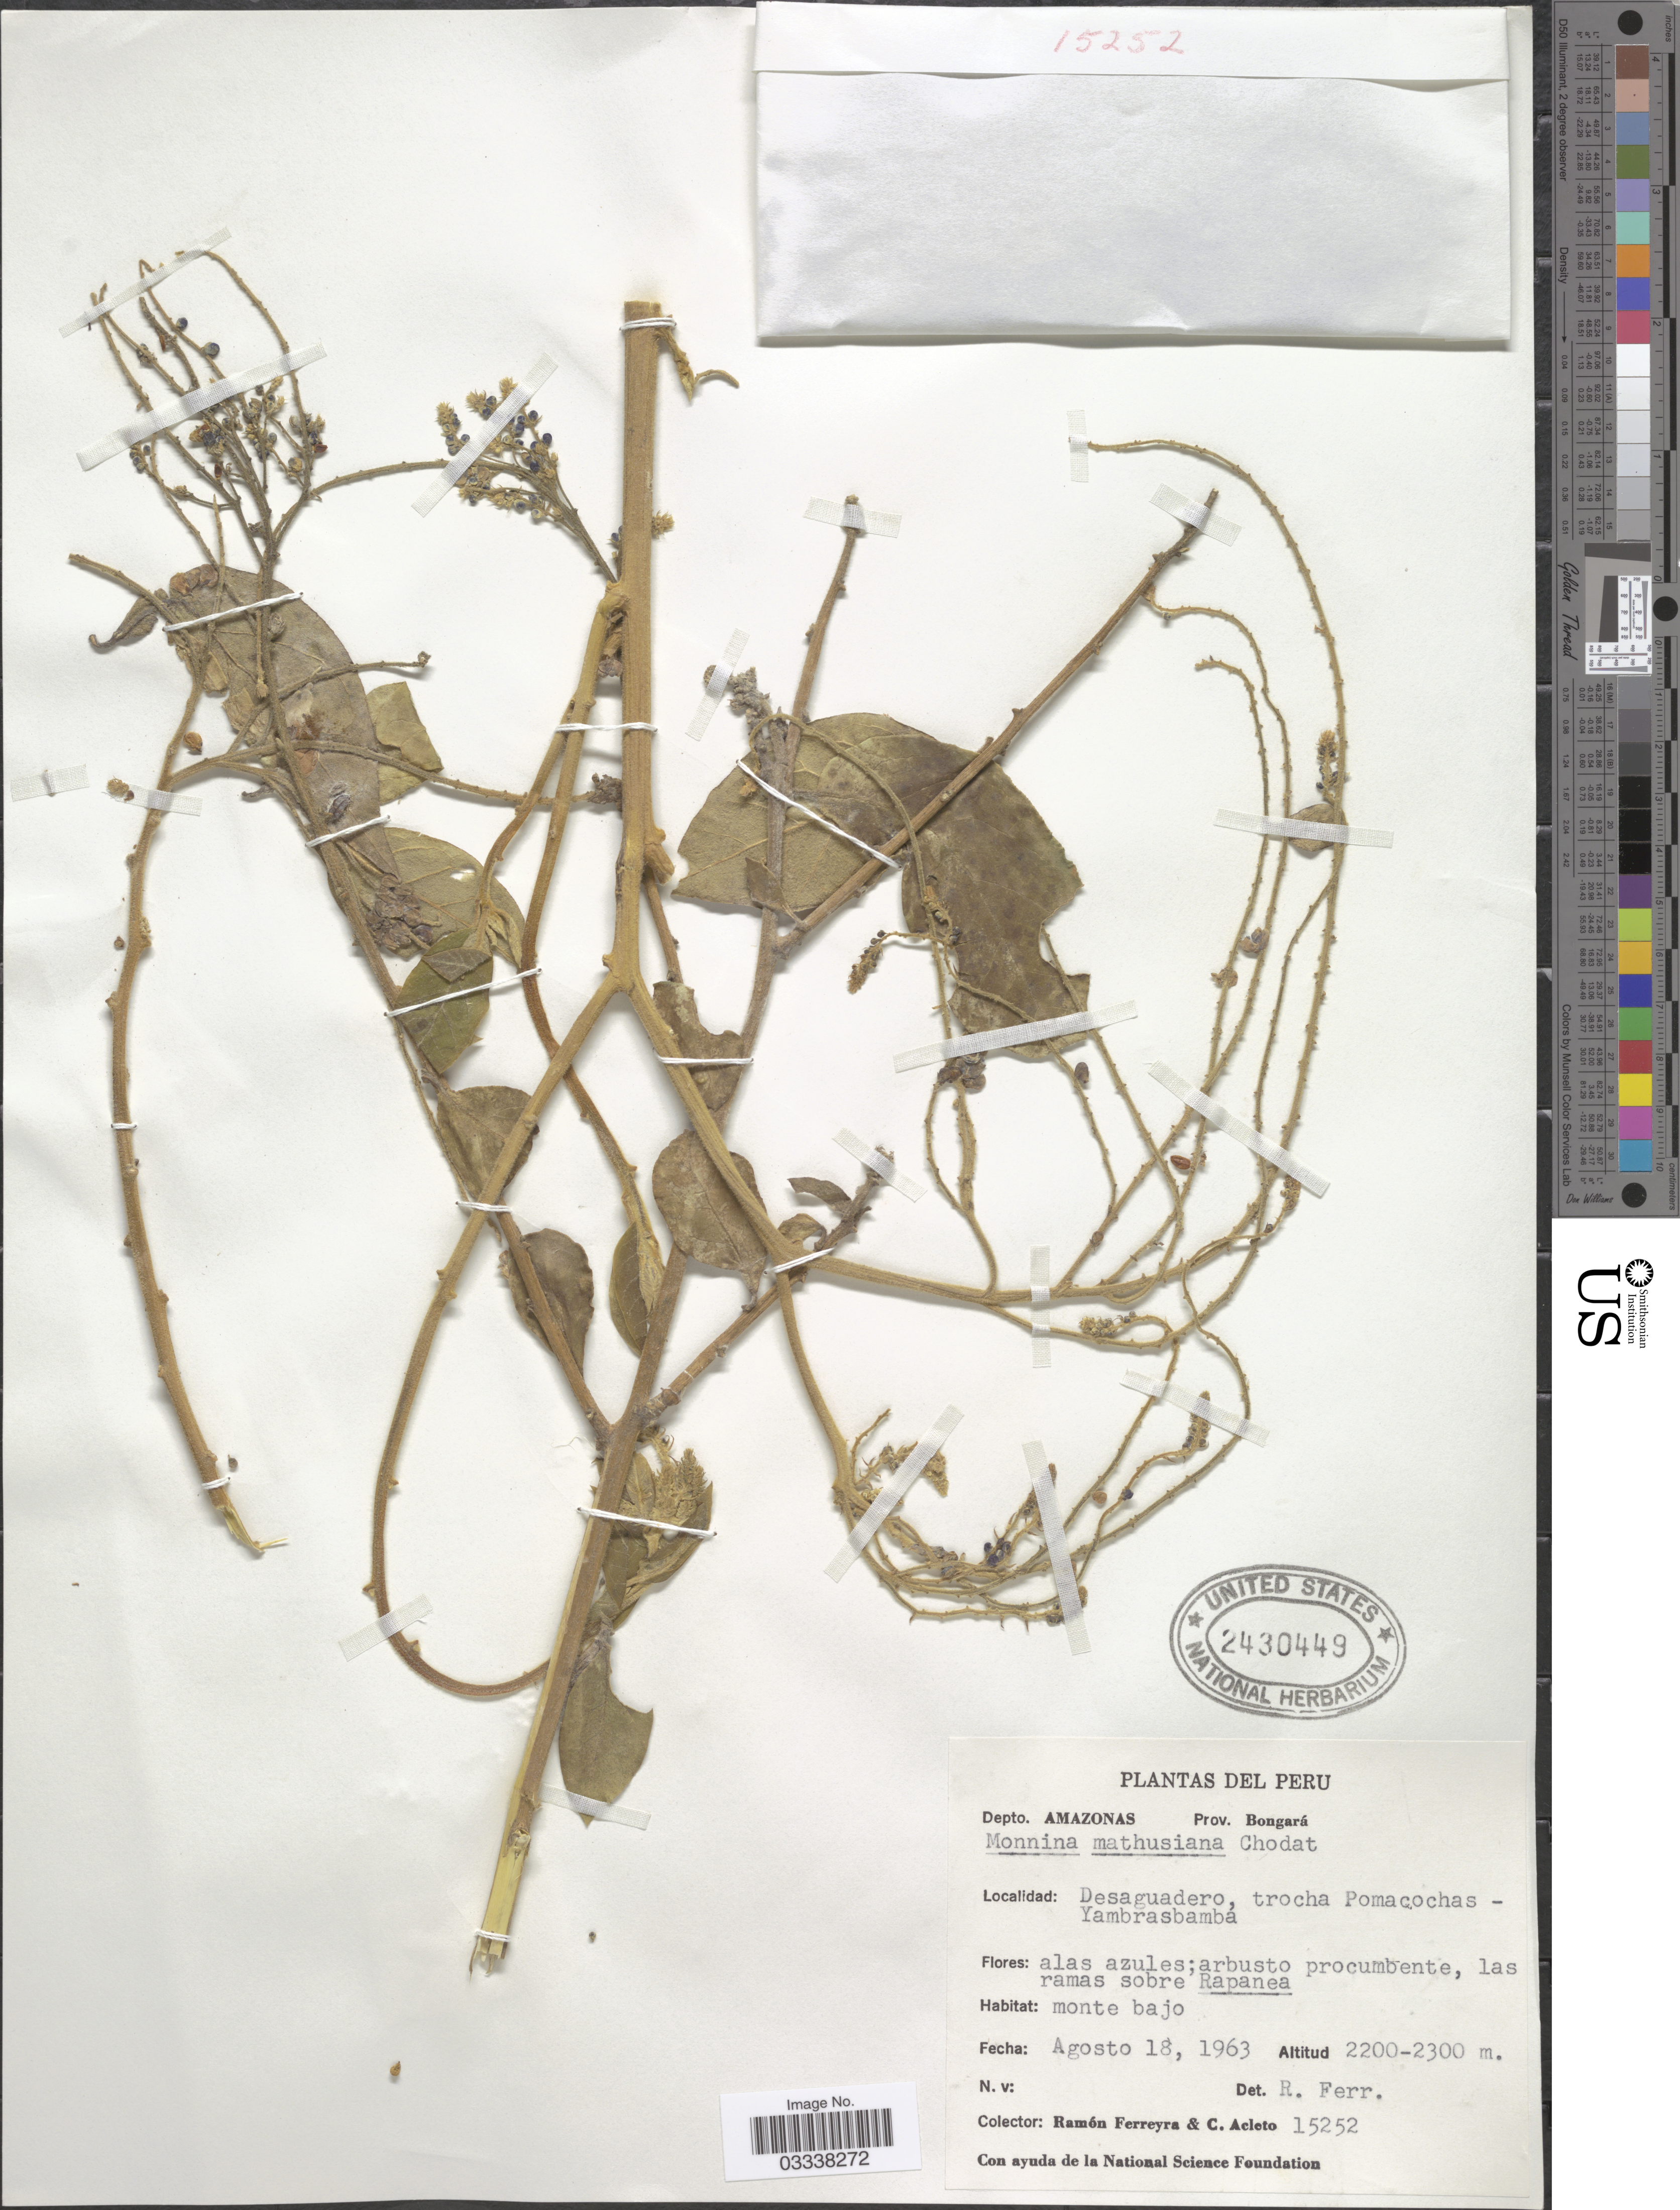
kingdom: Plantae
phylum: Tracheophyta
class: Magnoliopsida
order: Fabales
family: Polygalaceae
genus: Monnina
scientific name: Monnina mathusiana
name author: Chodat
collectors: R. A. Ferreyra & C. Acleto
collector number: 15252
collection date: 1963-08-18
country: Peru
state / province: Amazonas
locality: Depto. Amazonas, Prov. Bongará. Desaguadero, trocha Pomacochas - Yambrasbambá.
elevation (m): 2200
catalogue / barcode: US 2430449